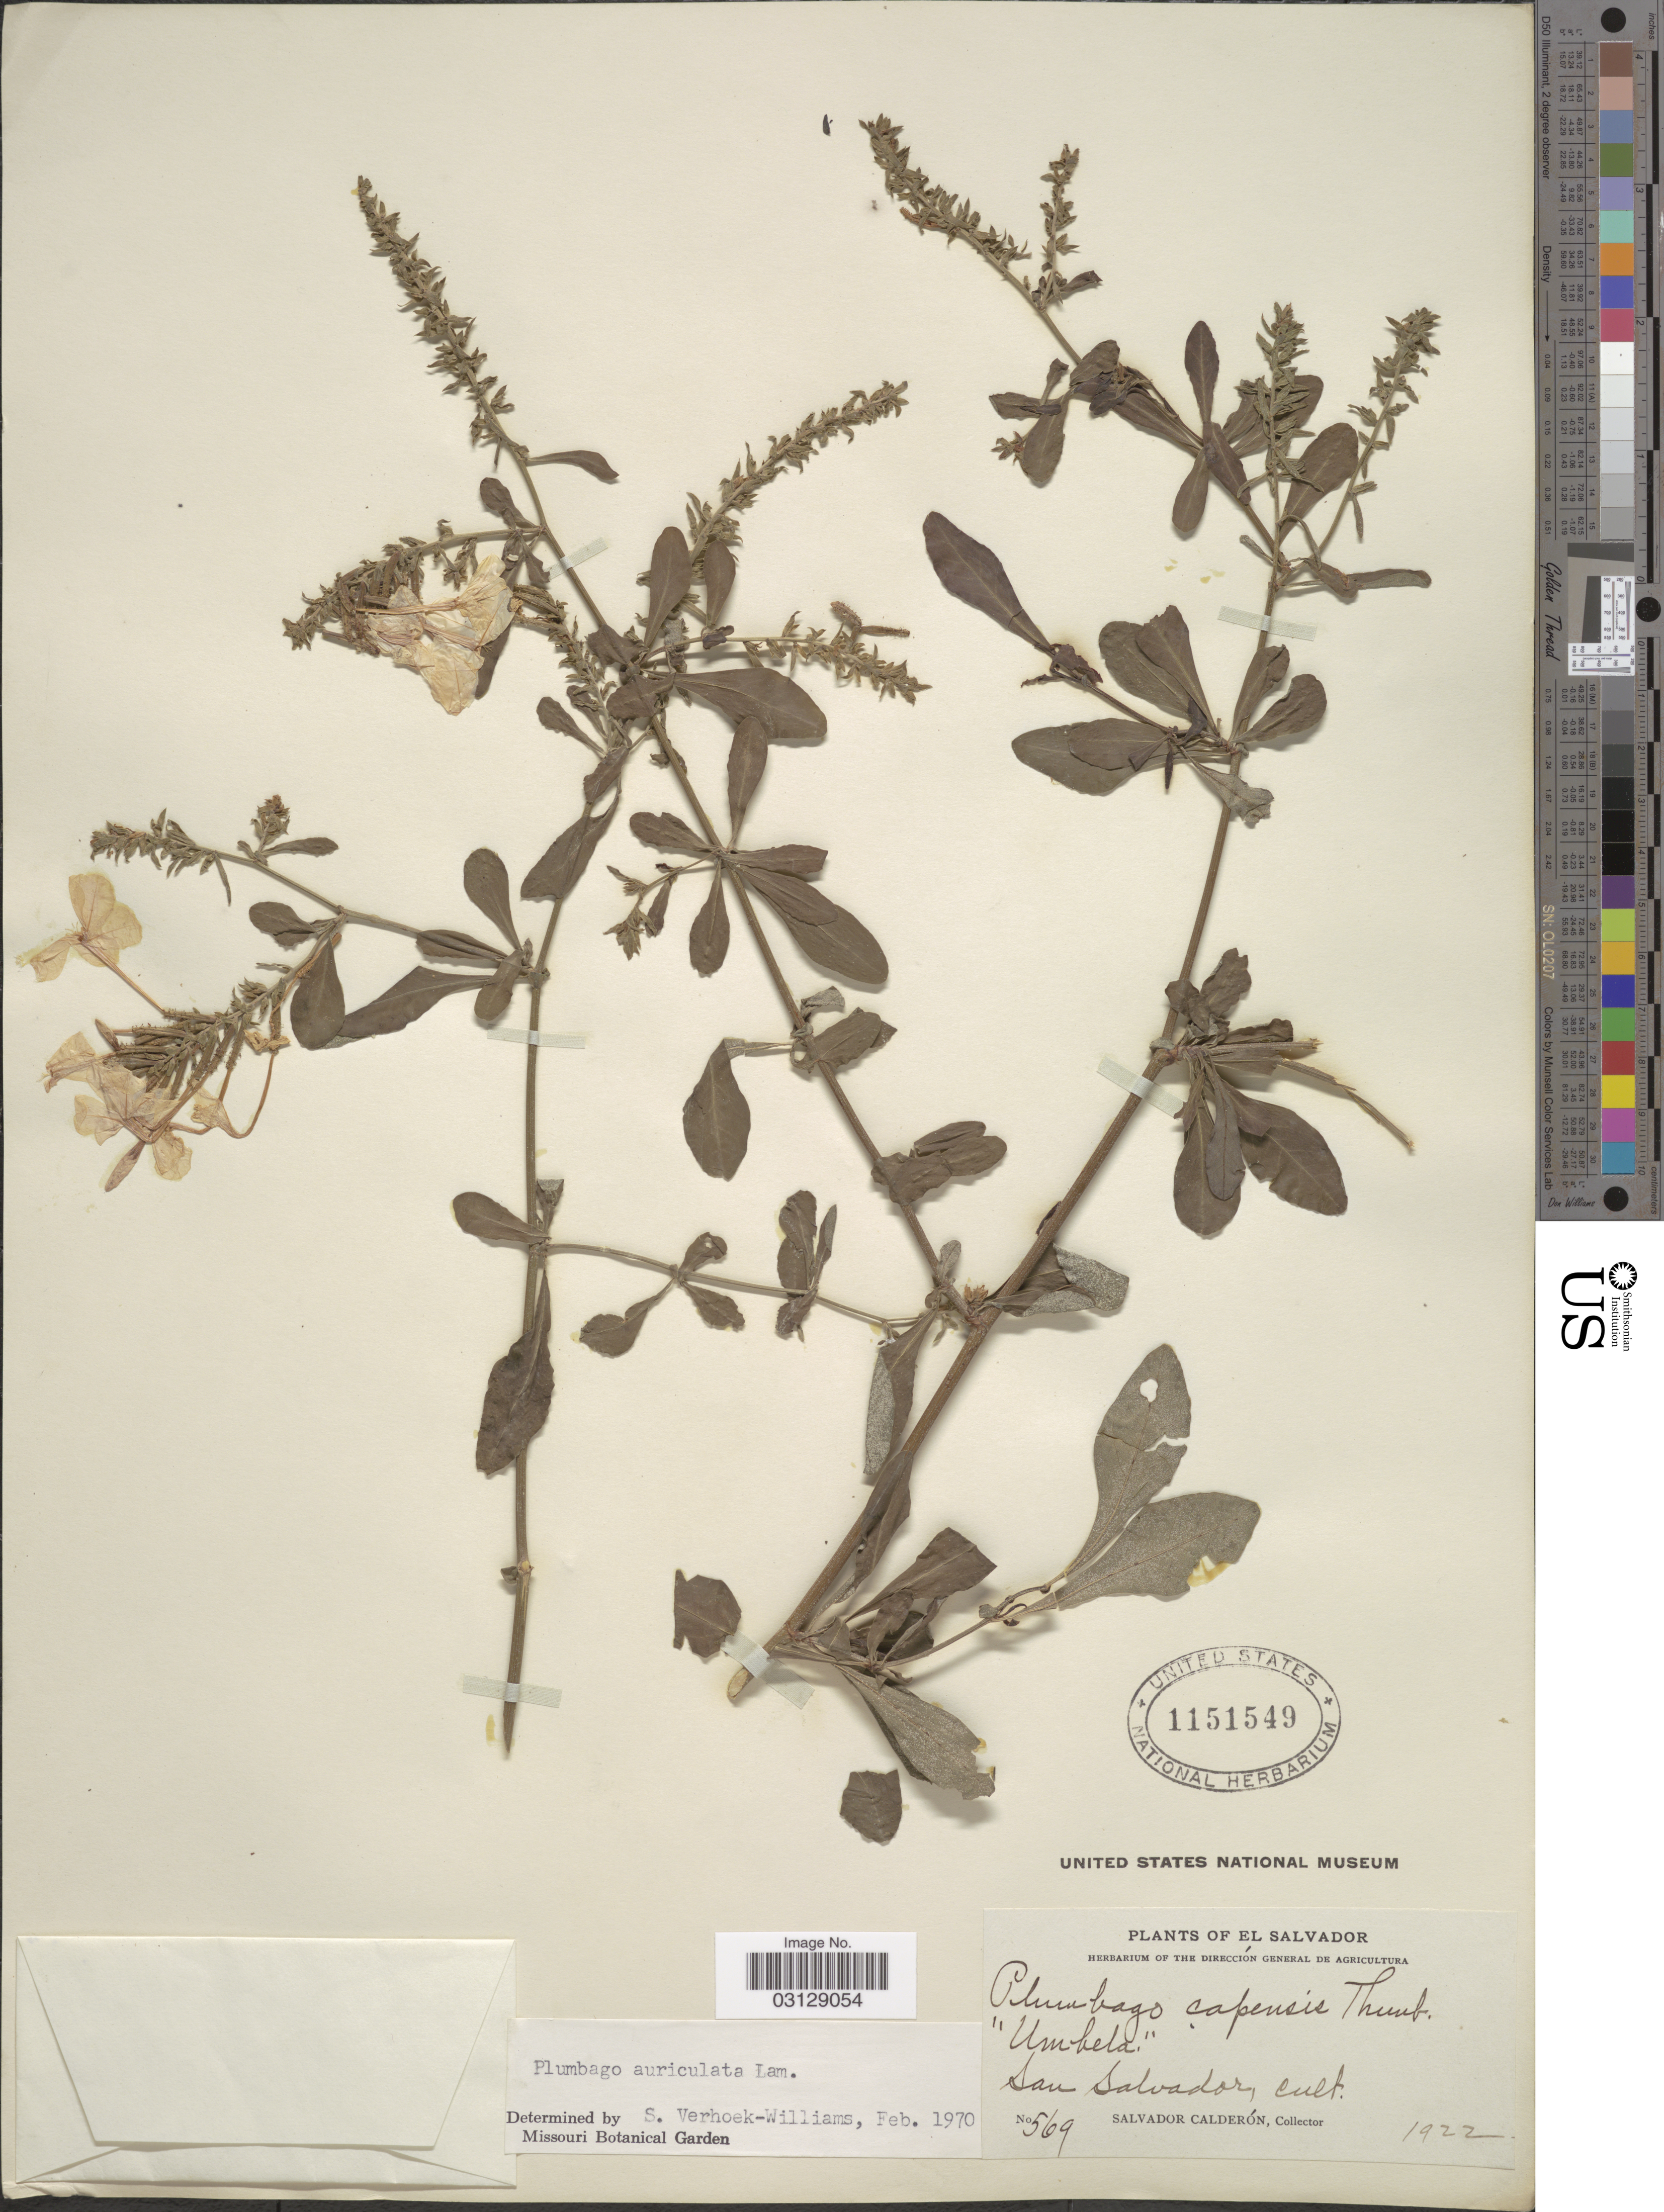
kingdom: Plantae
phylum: Tracheophyta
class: Magnoliopsida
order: Caryophyllales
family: Plumbaginaceae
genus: Plumbago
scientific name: Plumbago auriculata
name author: Lam.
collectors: S. Calderón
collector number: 569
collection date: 1922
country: El Salvador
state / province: San Salvador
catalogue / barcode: US 1151549